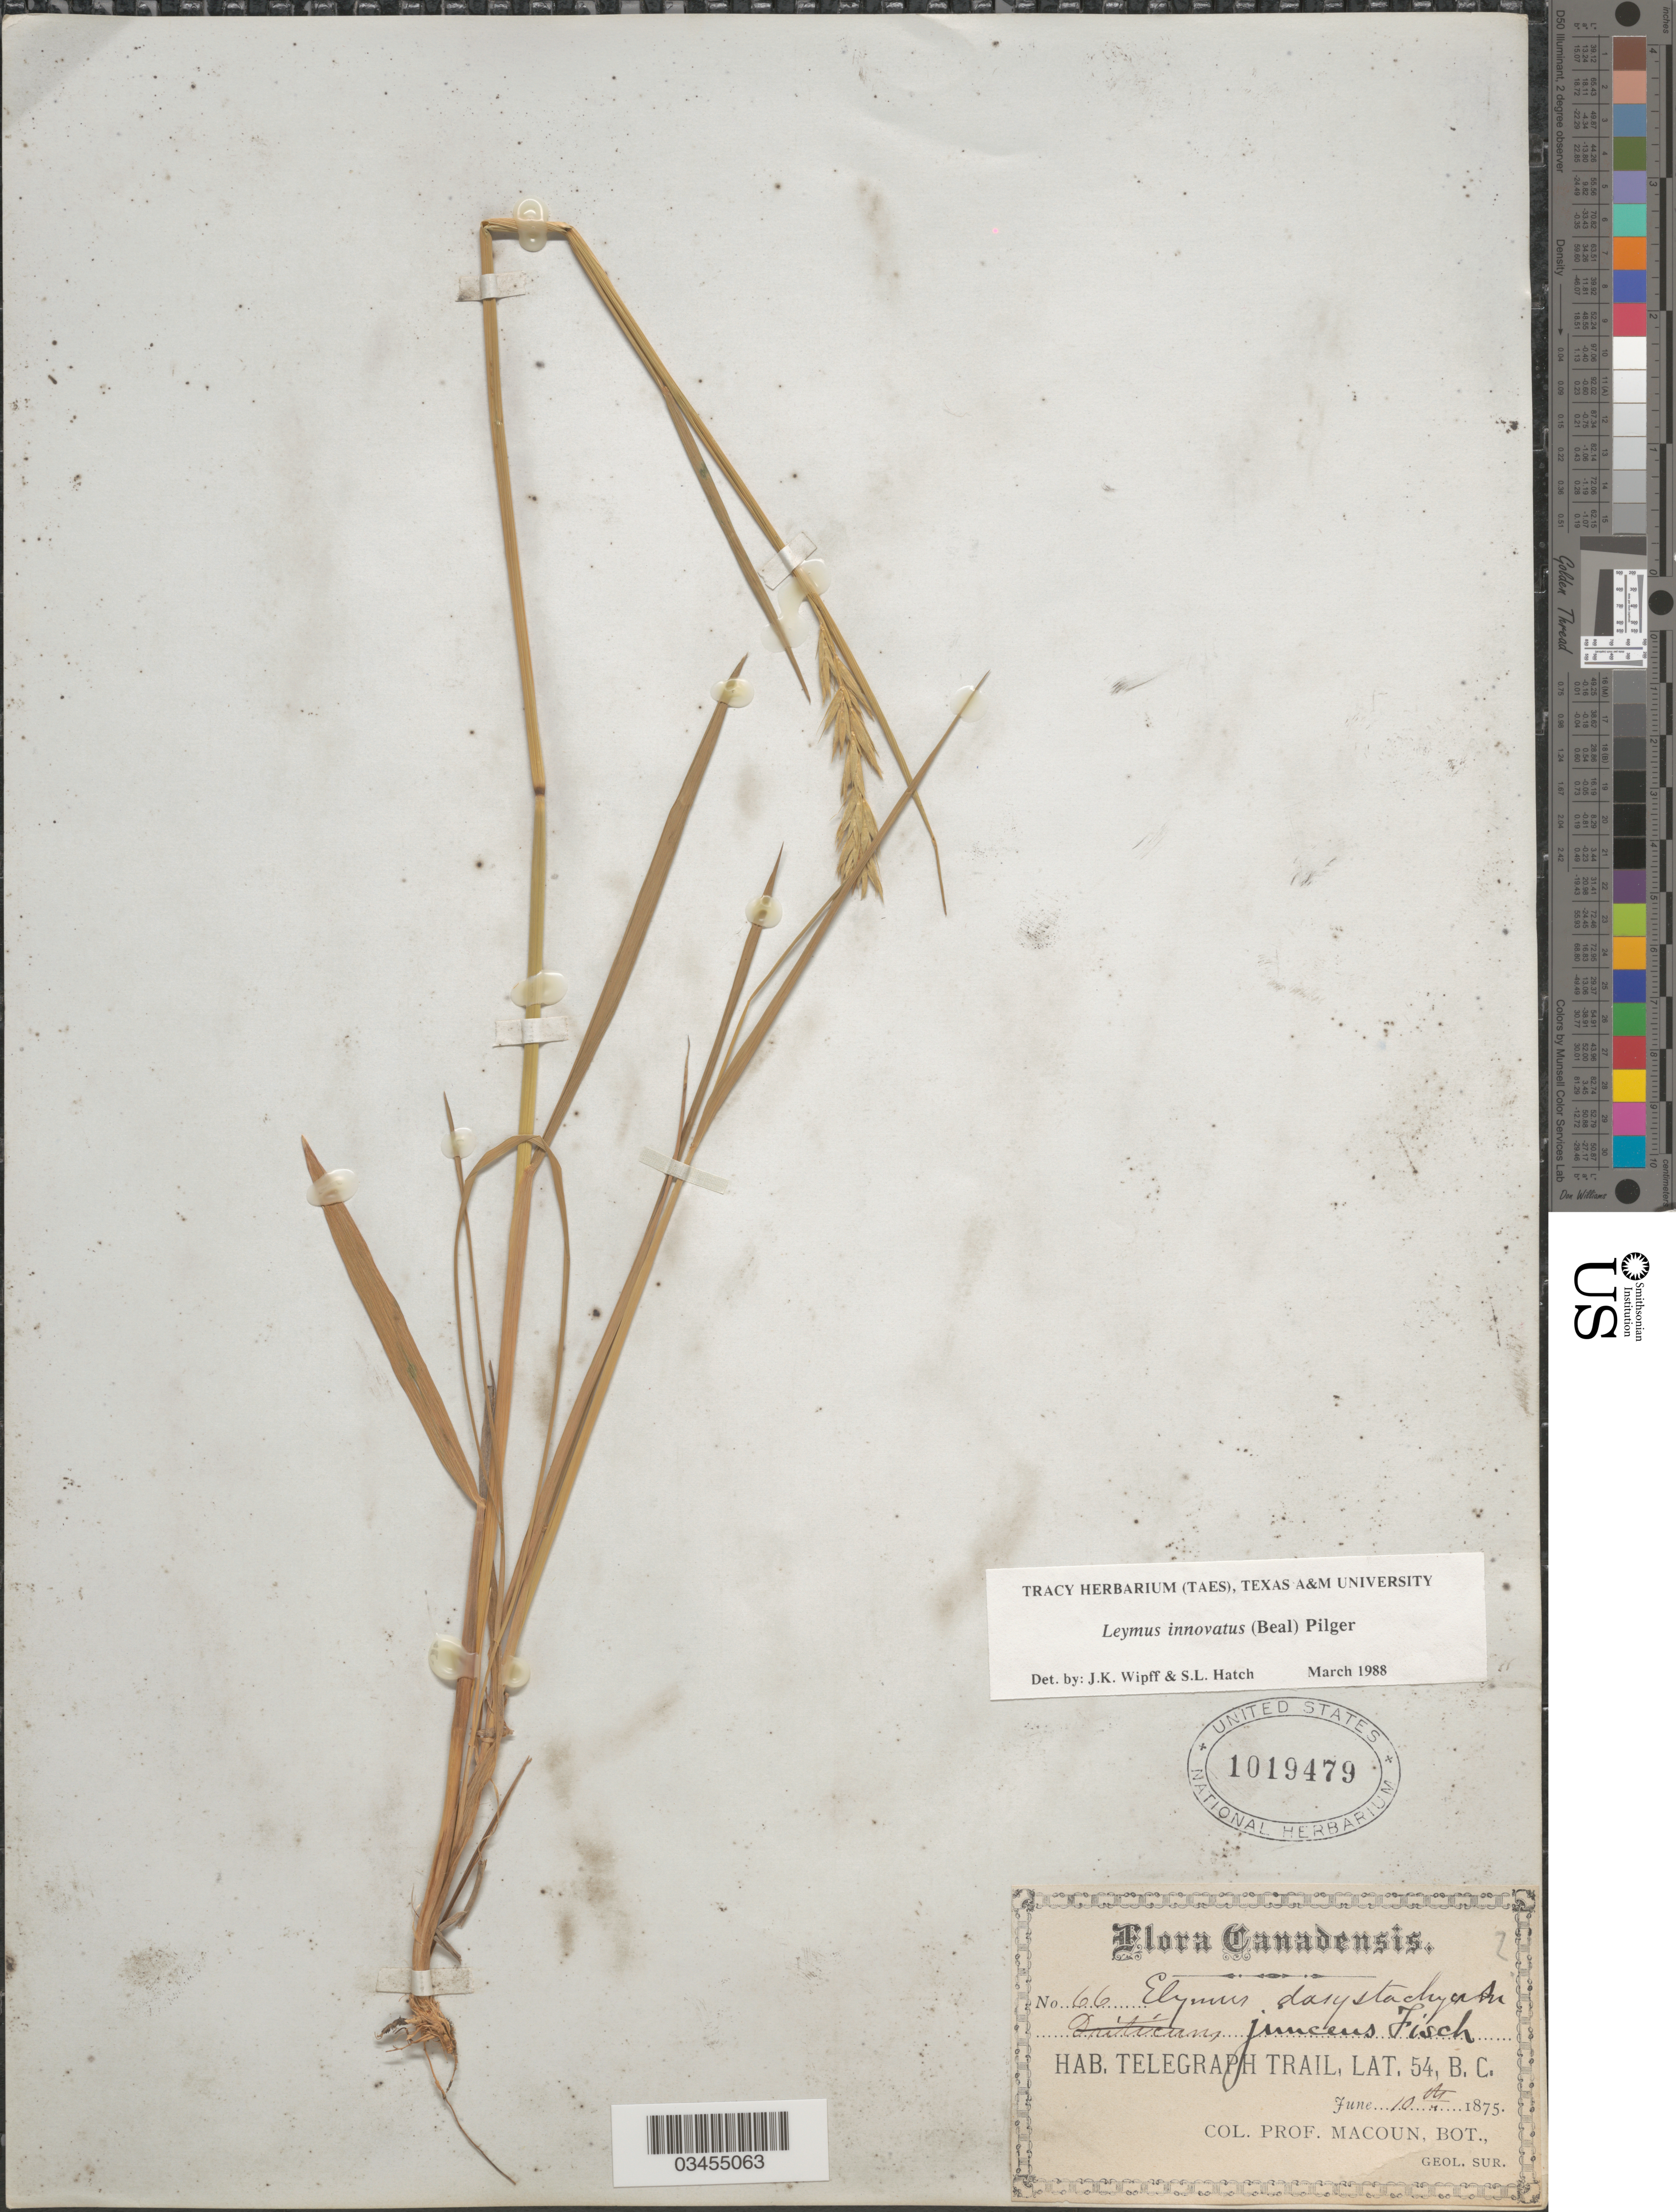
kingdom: Plantae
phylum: Tracheophyta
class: Liliopsida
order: Poales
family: Poaceae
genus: Leymus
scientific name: Leymus innovatus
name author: (W.J. Beal) Pilg.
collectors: Prof. Macoun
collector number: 66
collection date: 1875-06-10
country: Canada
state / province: British Columbia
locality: Telegraph Trail.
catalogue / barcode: US 1019479